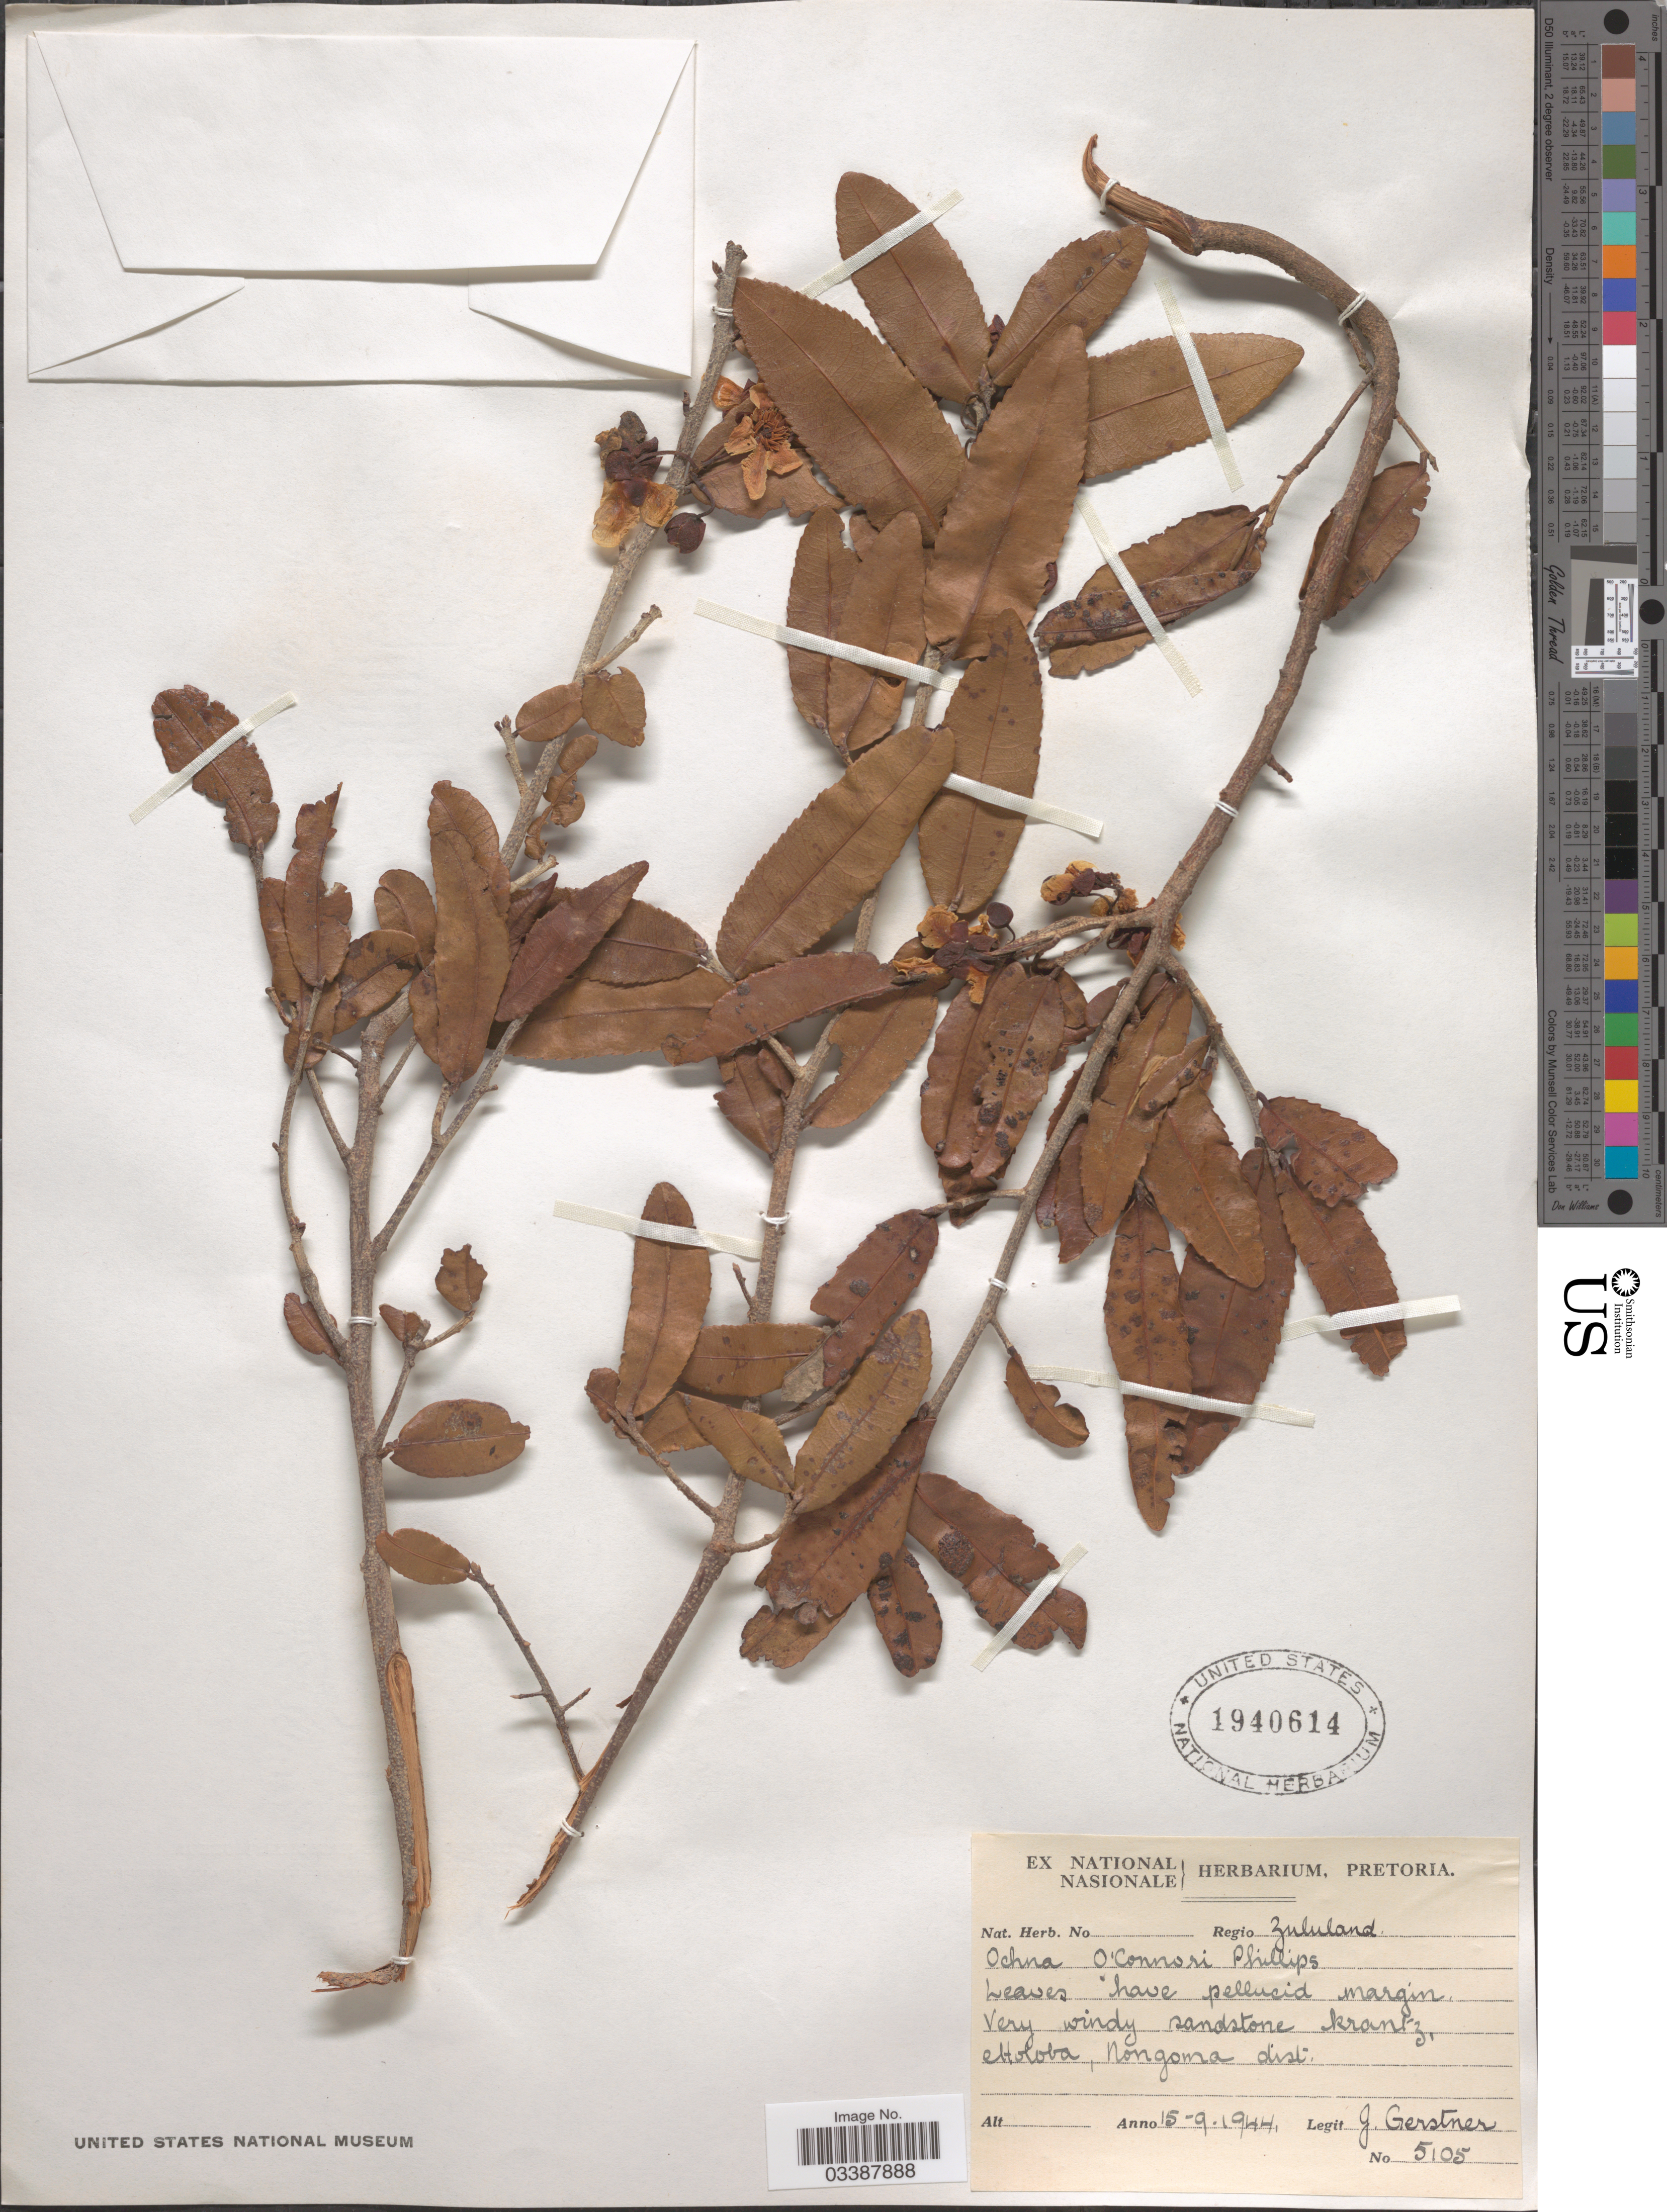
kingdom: Plantae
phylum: Tracheophyta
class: Magnoliopsida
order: Malpighiales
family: Ochnaceae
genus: Ochna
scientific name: Ochna arborea subsp. oconnorii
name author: Du Toit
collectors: J. Gerstner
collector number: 5105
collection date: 1944-09-15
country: South Africa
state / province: KwaZulu-Natal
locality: Regio Zululand. Nongoma dist.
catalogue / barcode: US 1940614